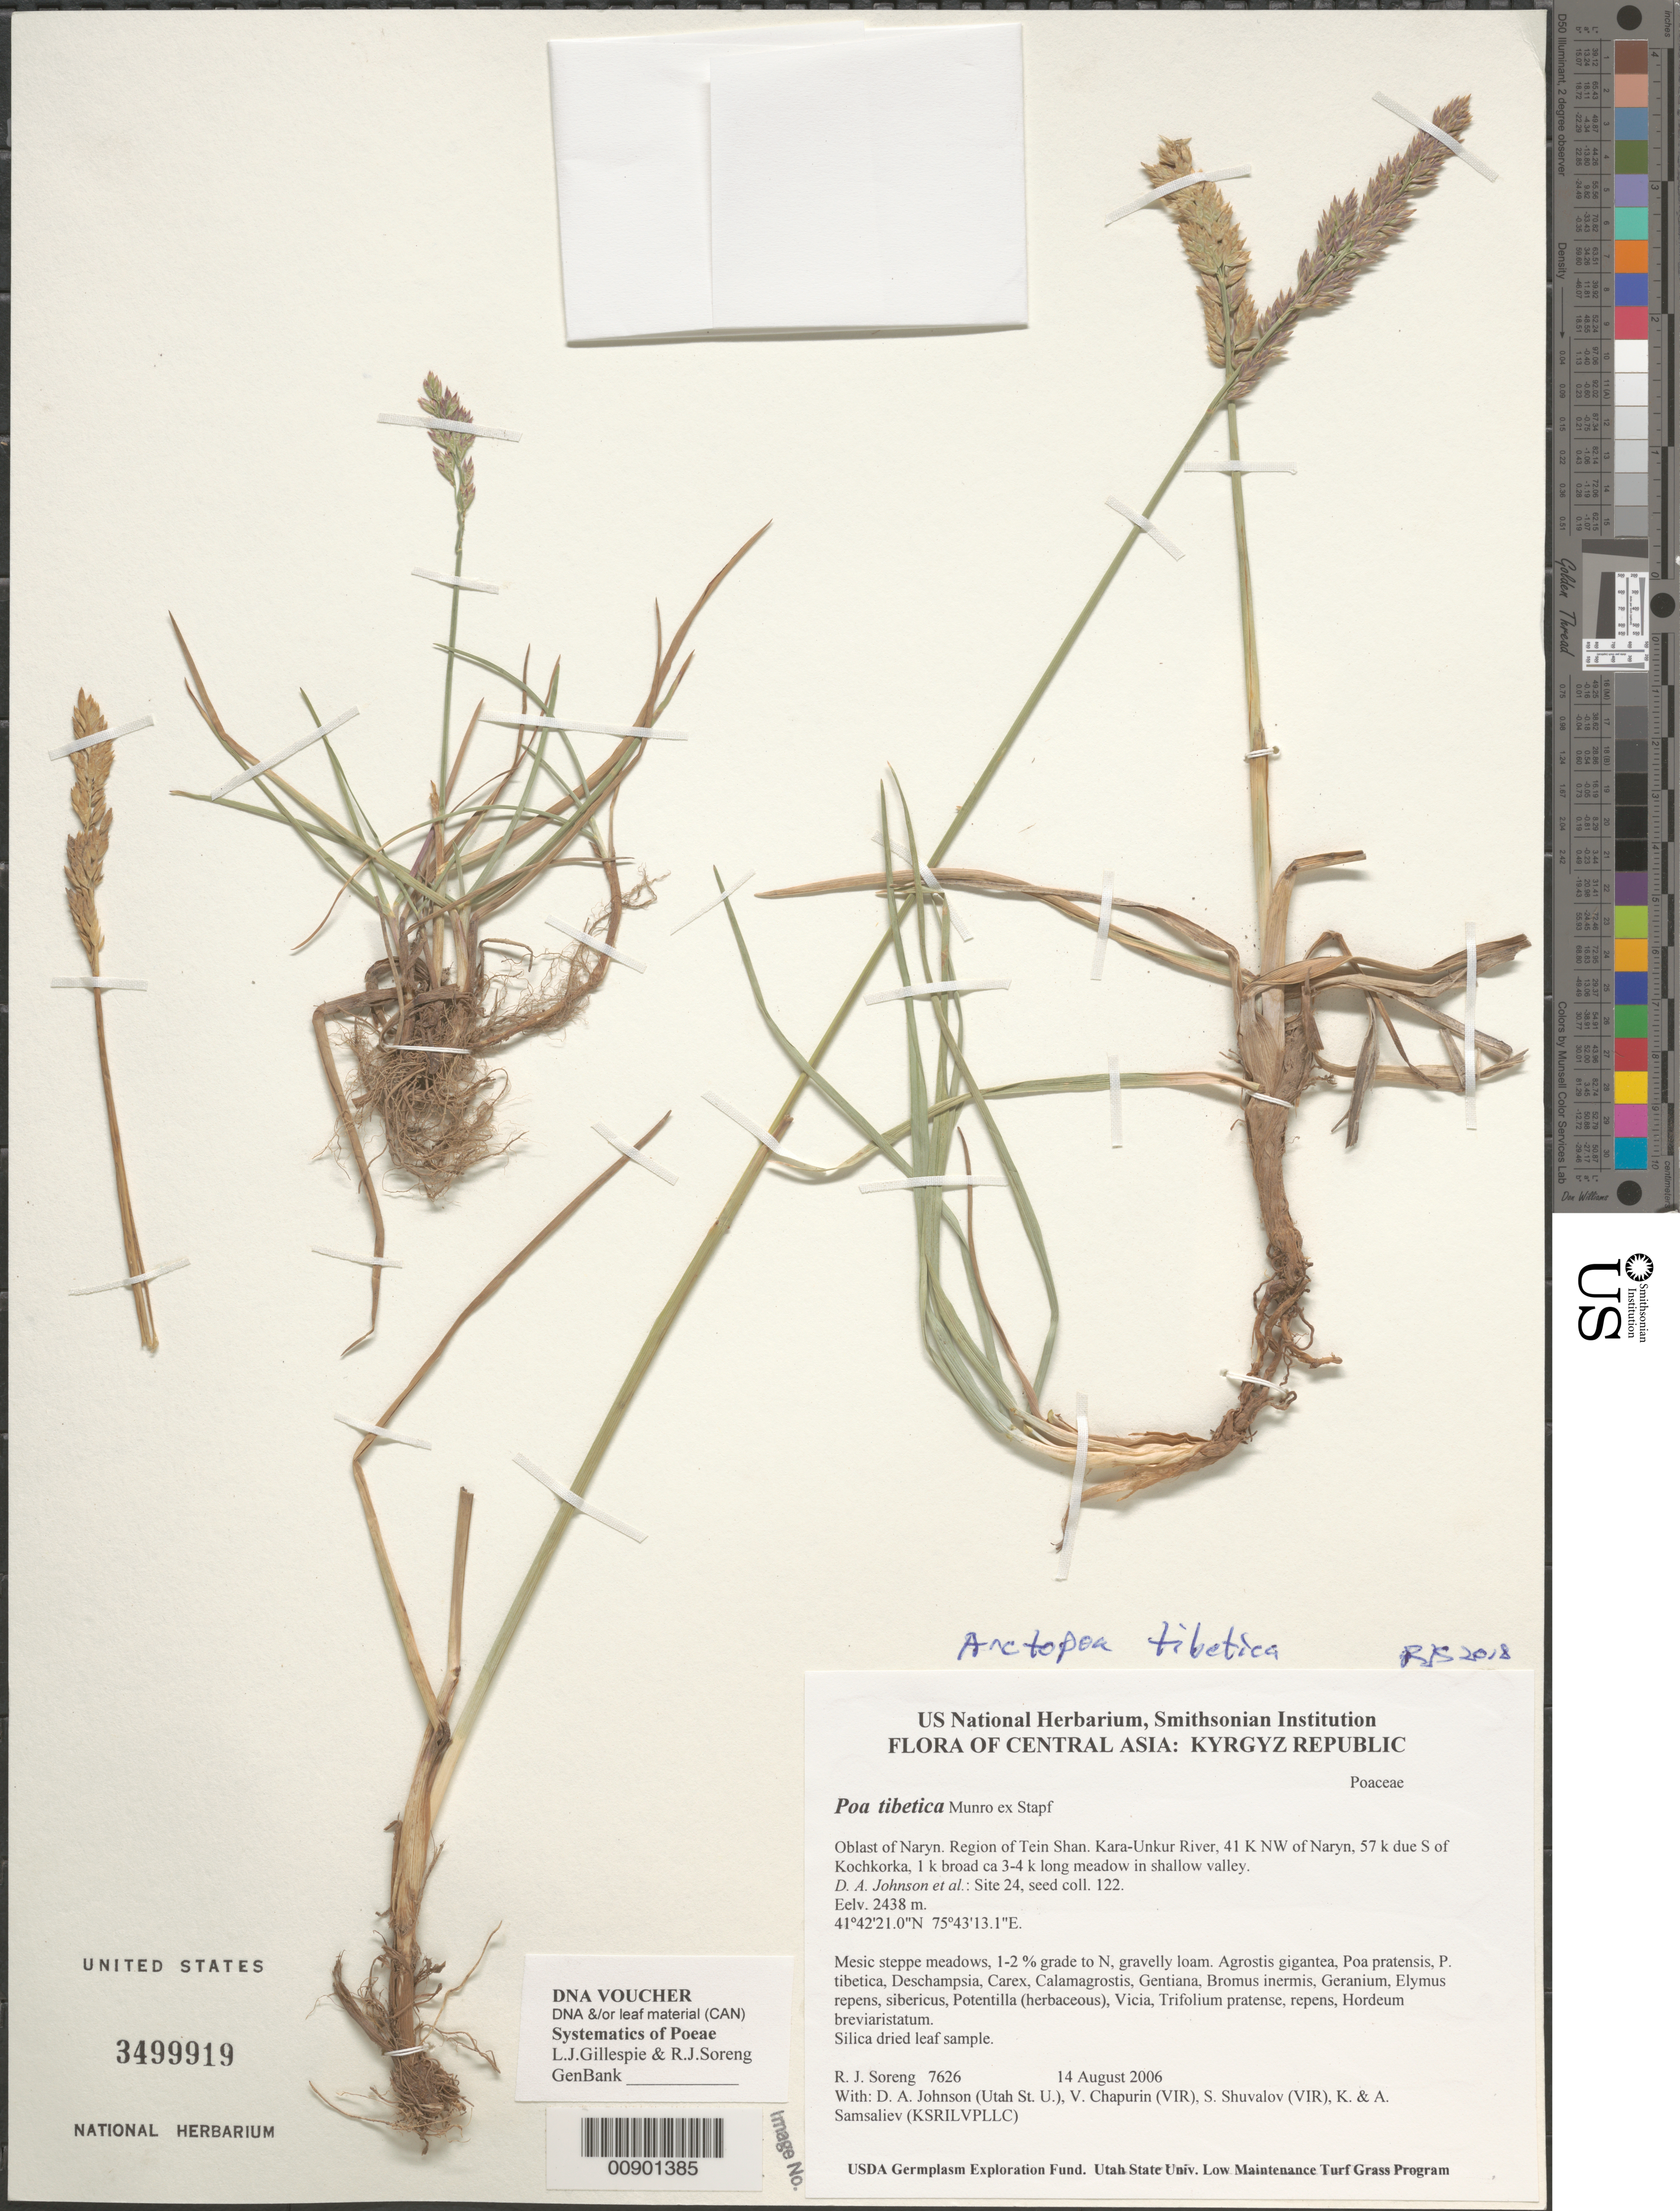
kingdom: Plantae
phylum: Tracheophyta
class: Liliopsida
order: Poales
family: Poaceae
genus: Arctopoa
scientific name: Arctopoa tibetica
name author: (Munro ex Stapf) Prob.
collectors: R. J. Soreng, D. Johnson, S. Shuvalov, V. Chapurin, K. Samsaliev & A. Samsaliev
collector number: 7626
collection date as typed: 14 Aug 2006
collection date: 2006-08-14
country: Kyrgyzstan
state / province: Naryn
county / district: Tein Shan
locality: Kara-Unkur River, 41 km NW of Naryn, 57 km due S of Kochkorka, 1 km broad ca 3-4 km long meadow in shallow valley.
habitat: Mesic steppe meadows, 1-2 % grade to N, gravelly loam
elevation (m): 2438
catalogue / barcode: US 3499919